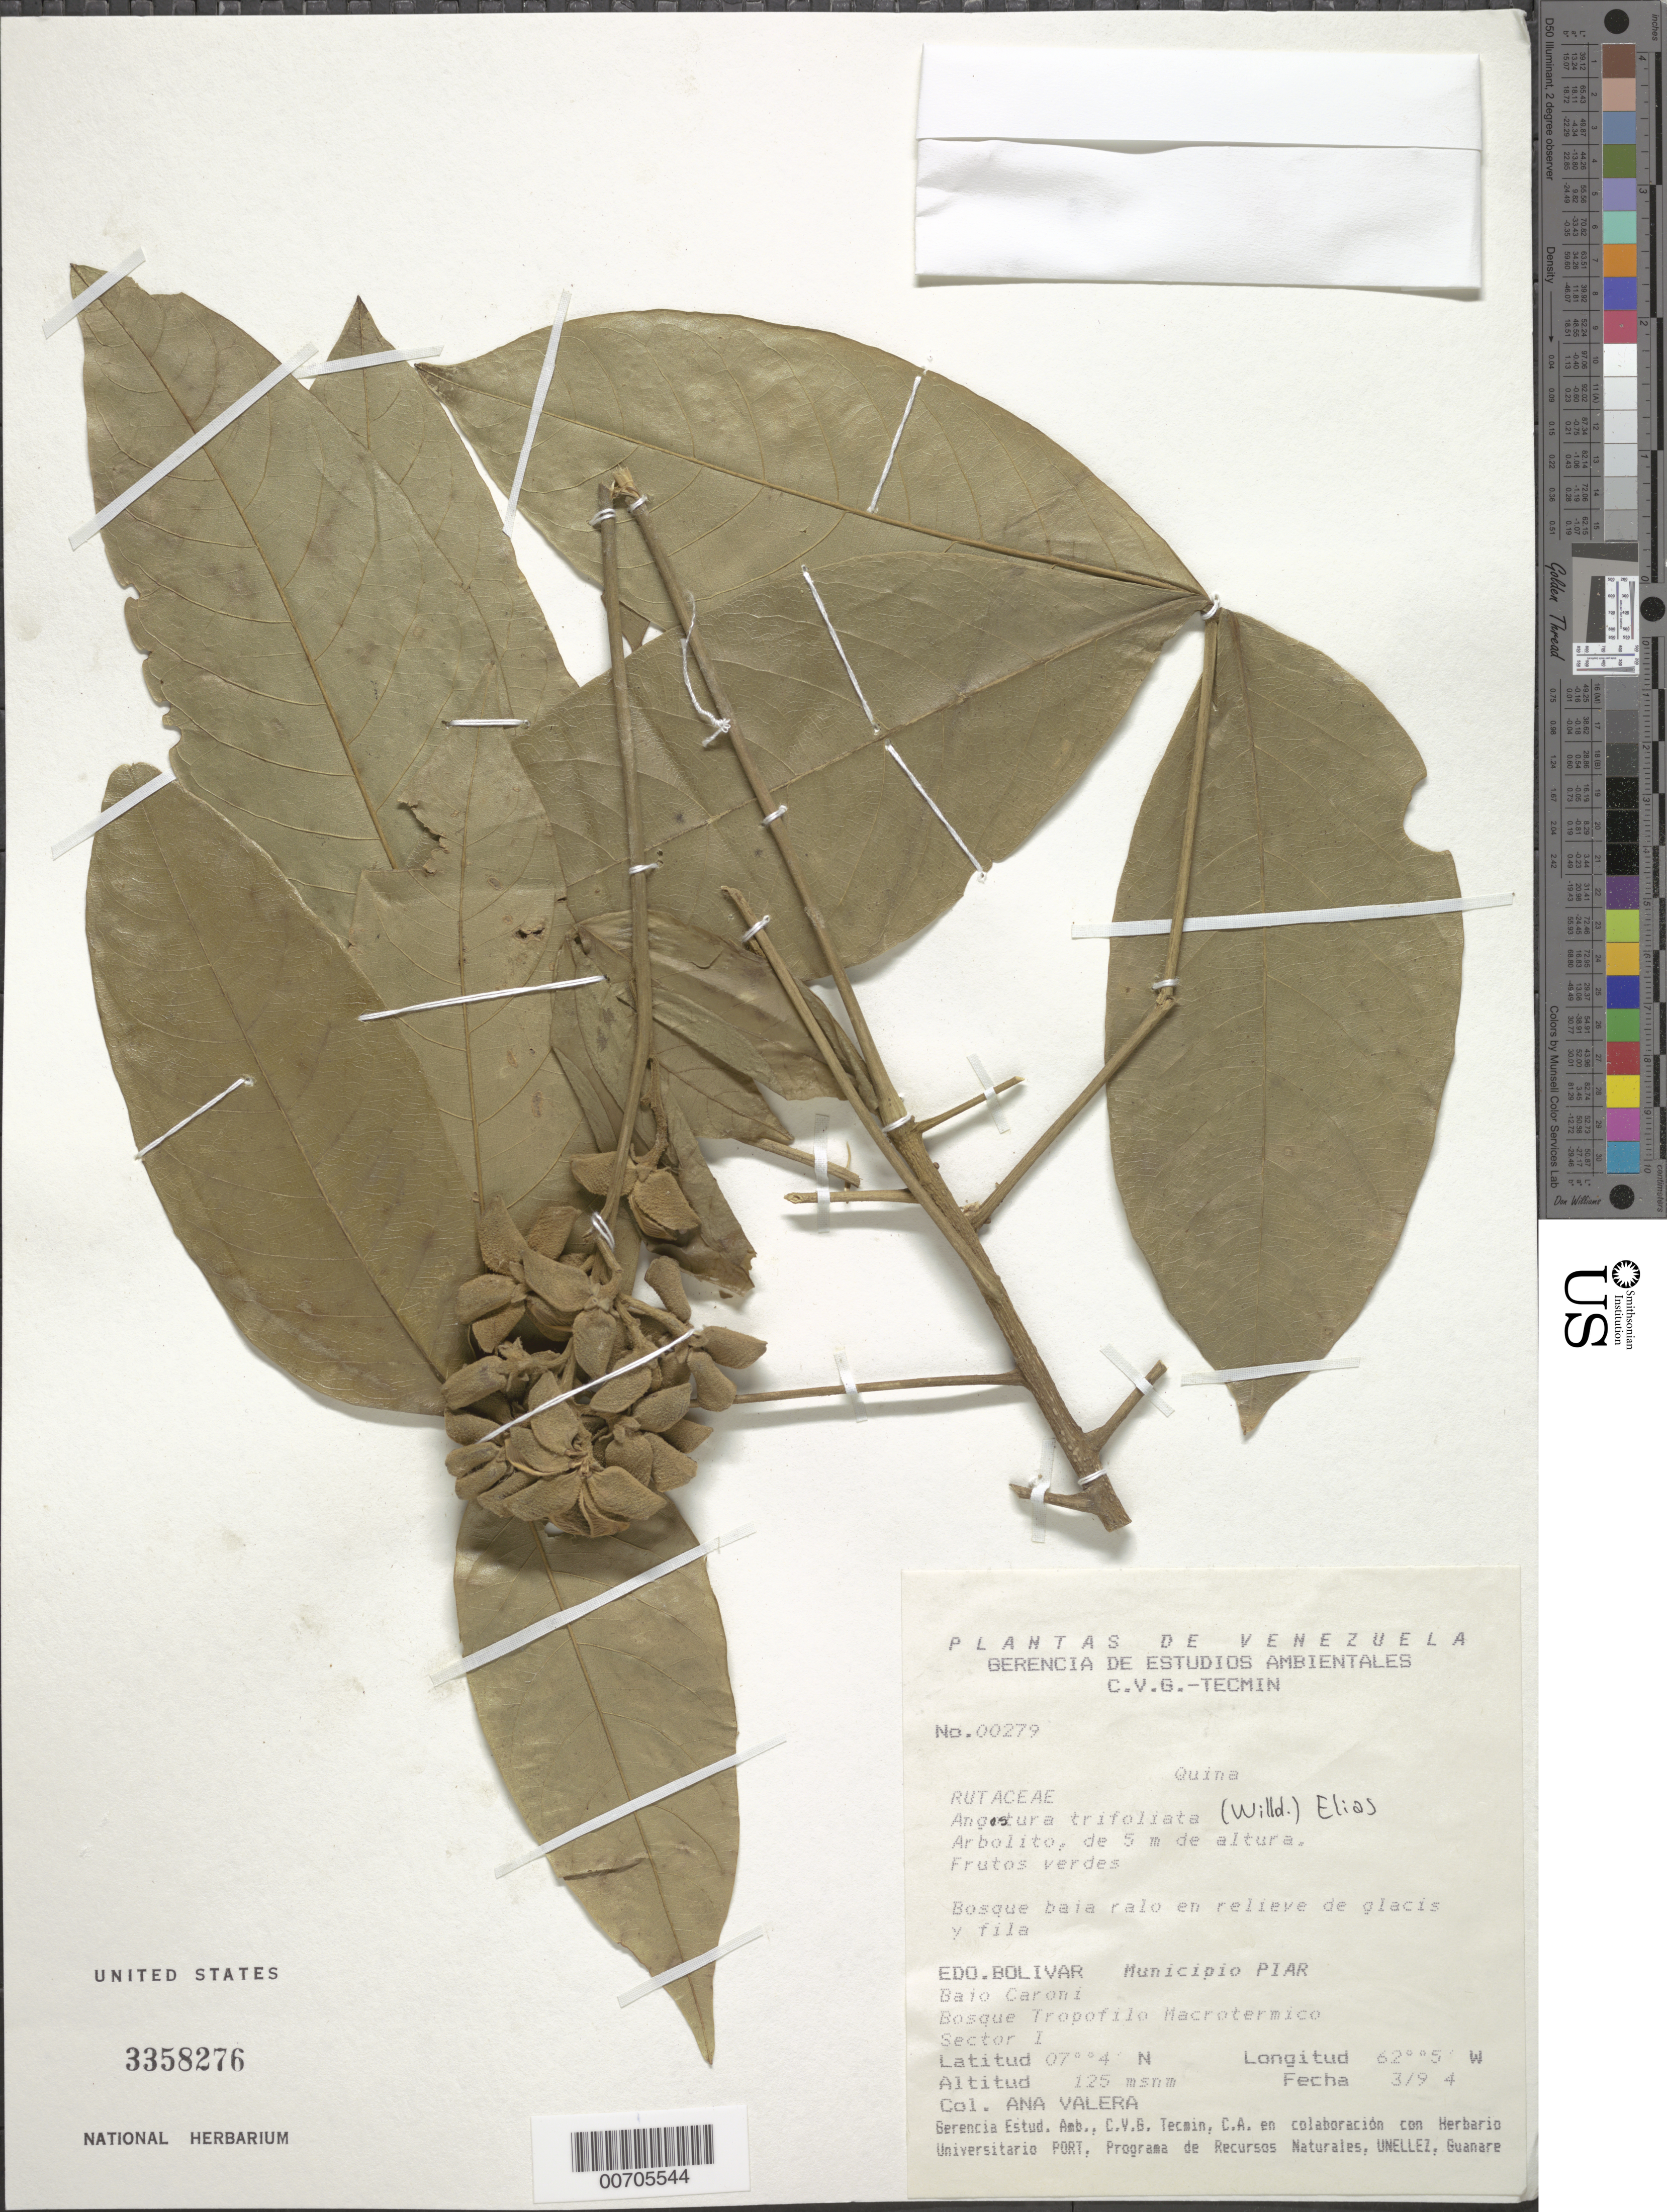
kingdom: Plantae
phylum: Tracheophyta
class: Magnoliopsida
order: Sapindales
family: Rutaceae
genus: Angostura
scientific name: Angostura trifoliata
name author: (Willd.) T.S. Elias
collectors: A. Valera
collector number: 279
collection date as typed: Mar-94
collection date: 1994-03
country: Venezuela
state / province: Bolívar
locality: Mun. Piar, Bajo Caroní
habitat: Bosque baia ralo en rlieve de glacis y fila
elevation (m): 125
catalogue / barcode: US 3358276